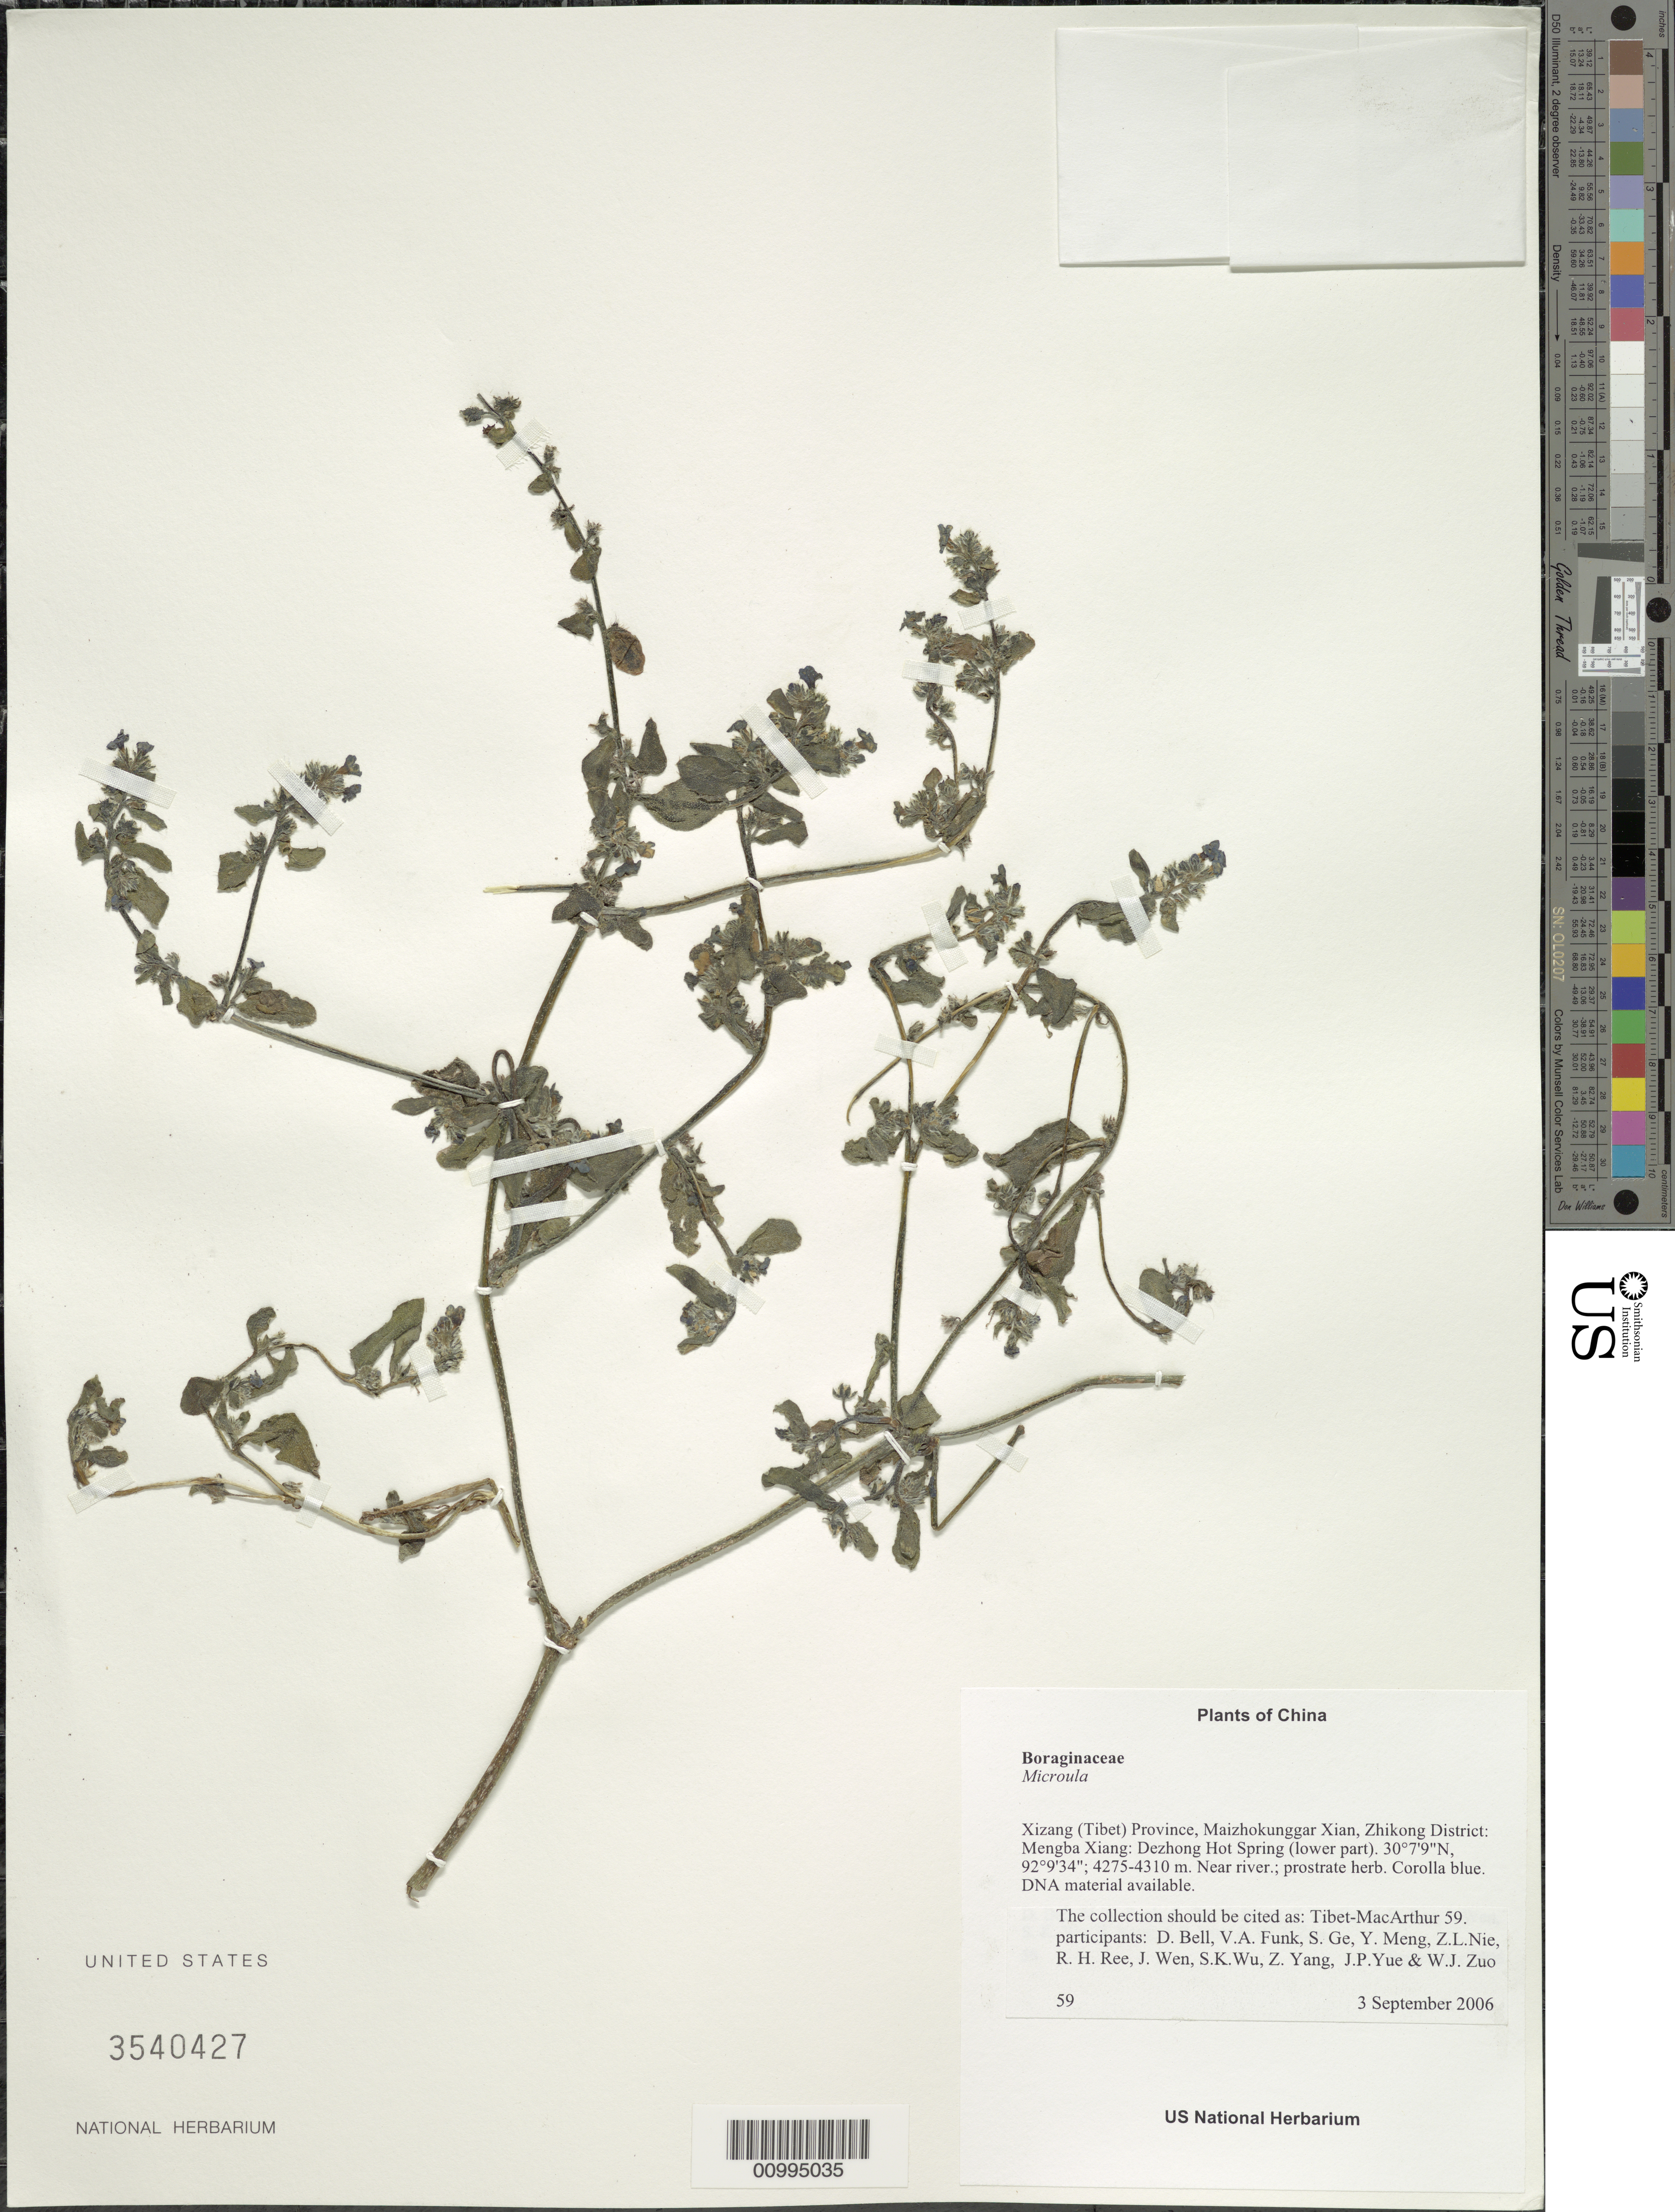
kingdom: Plantae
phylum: Tracheophyta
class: Magnoliopsida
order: Boraginales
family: Boraginaceae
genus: Microula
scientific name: Microula sp.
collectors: Tibet-MacArthur, D. A. Bell, V. Funk, S. Ge, Y. Meng, Z. Nie, R. Ree, J. Wen, S. K. Wu, Z. Yang, J. Yue & W. Zuo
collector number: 59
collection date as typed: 03 Sep 2006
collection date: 2006-09-03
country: China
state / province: Xizang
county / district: Maizhokunggar Xian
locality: Zhikong District: Mengba Xiang:Dezhong Hot Spring (lower part).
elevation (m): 4275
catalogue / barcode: US 3540427